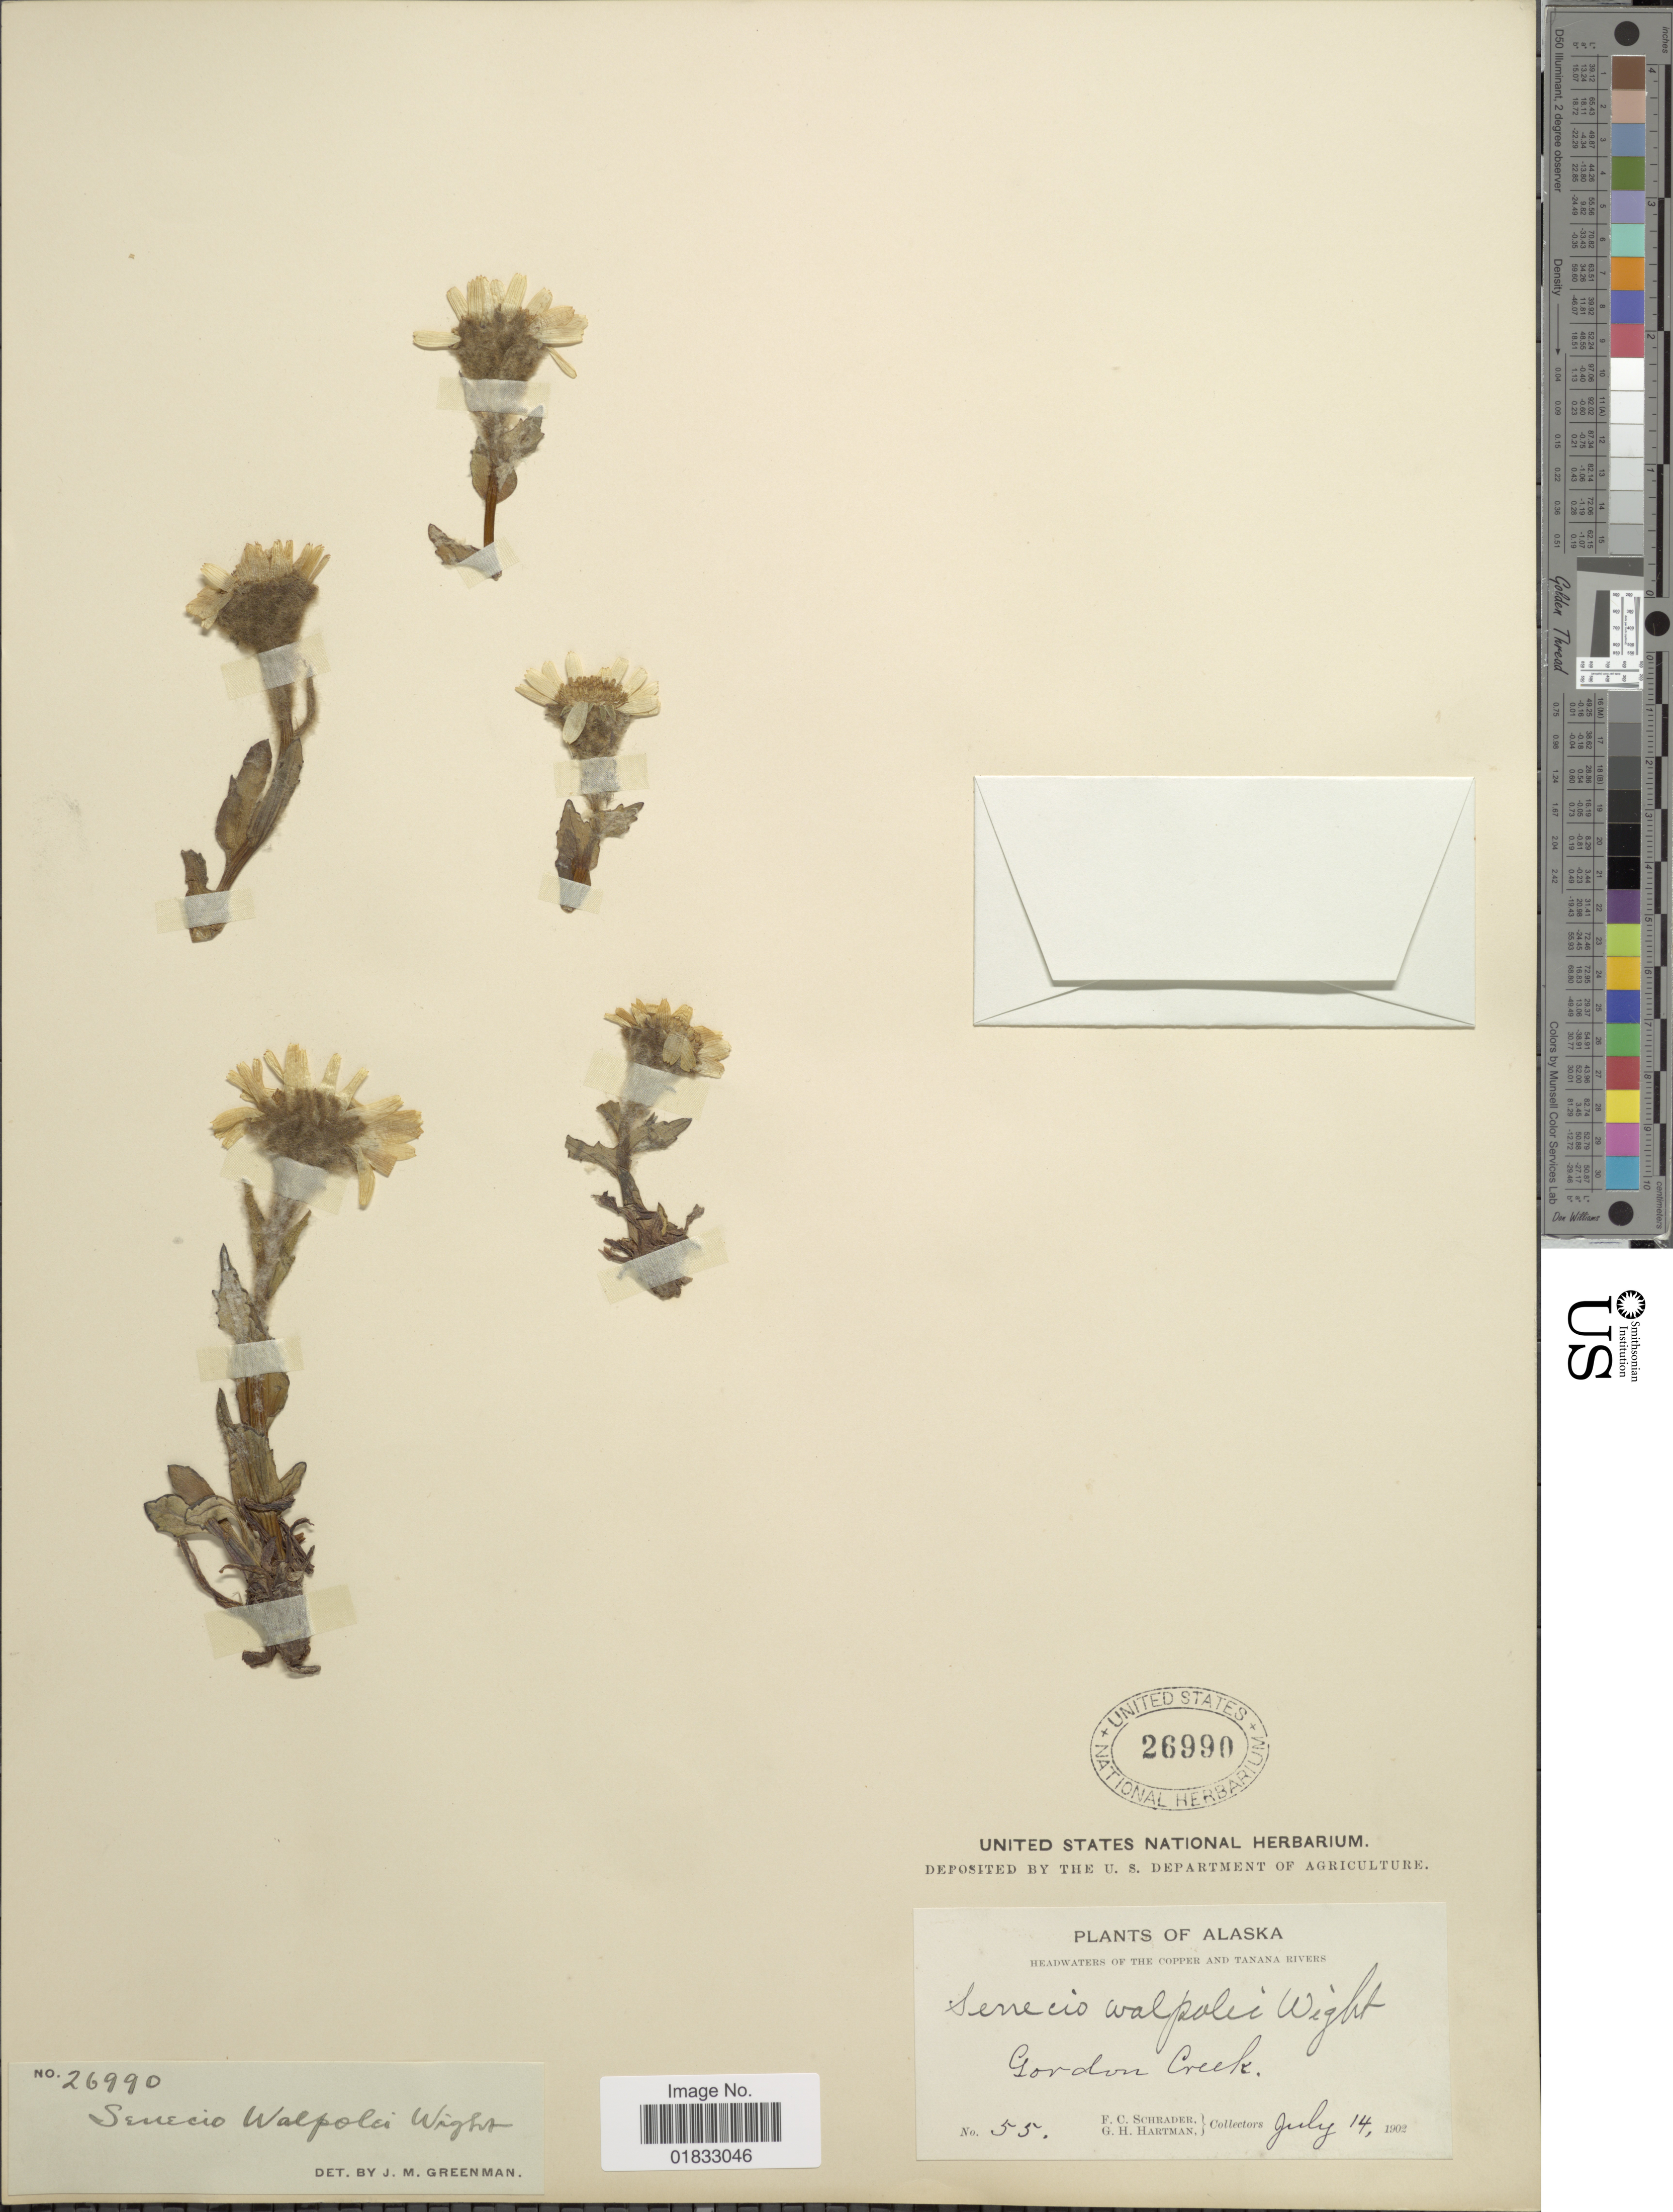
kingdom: Plantae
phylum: Tracheophyta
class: Magnoliopsida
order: Asterales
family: Asteraceae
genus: Tephroseris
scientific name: Tephroseris sp.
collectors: F. C. Schrader & G. H. Hartman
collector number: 55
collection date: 1902-07-14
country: United States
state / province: Alaska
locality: Headwaters of the Copper and Tanana Rivers, Gordon Creek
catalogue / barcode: US 26990